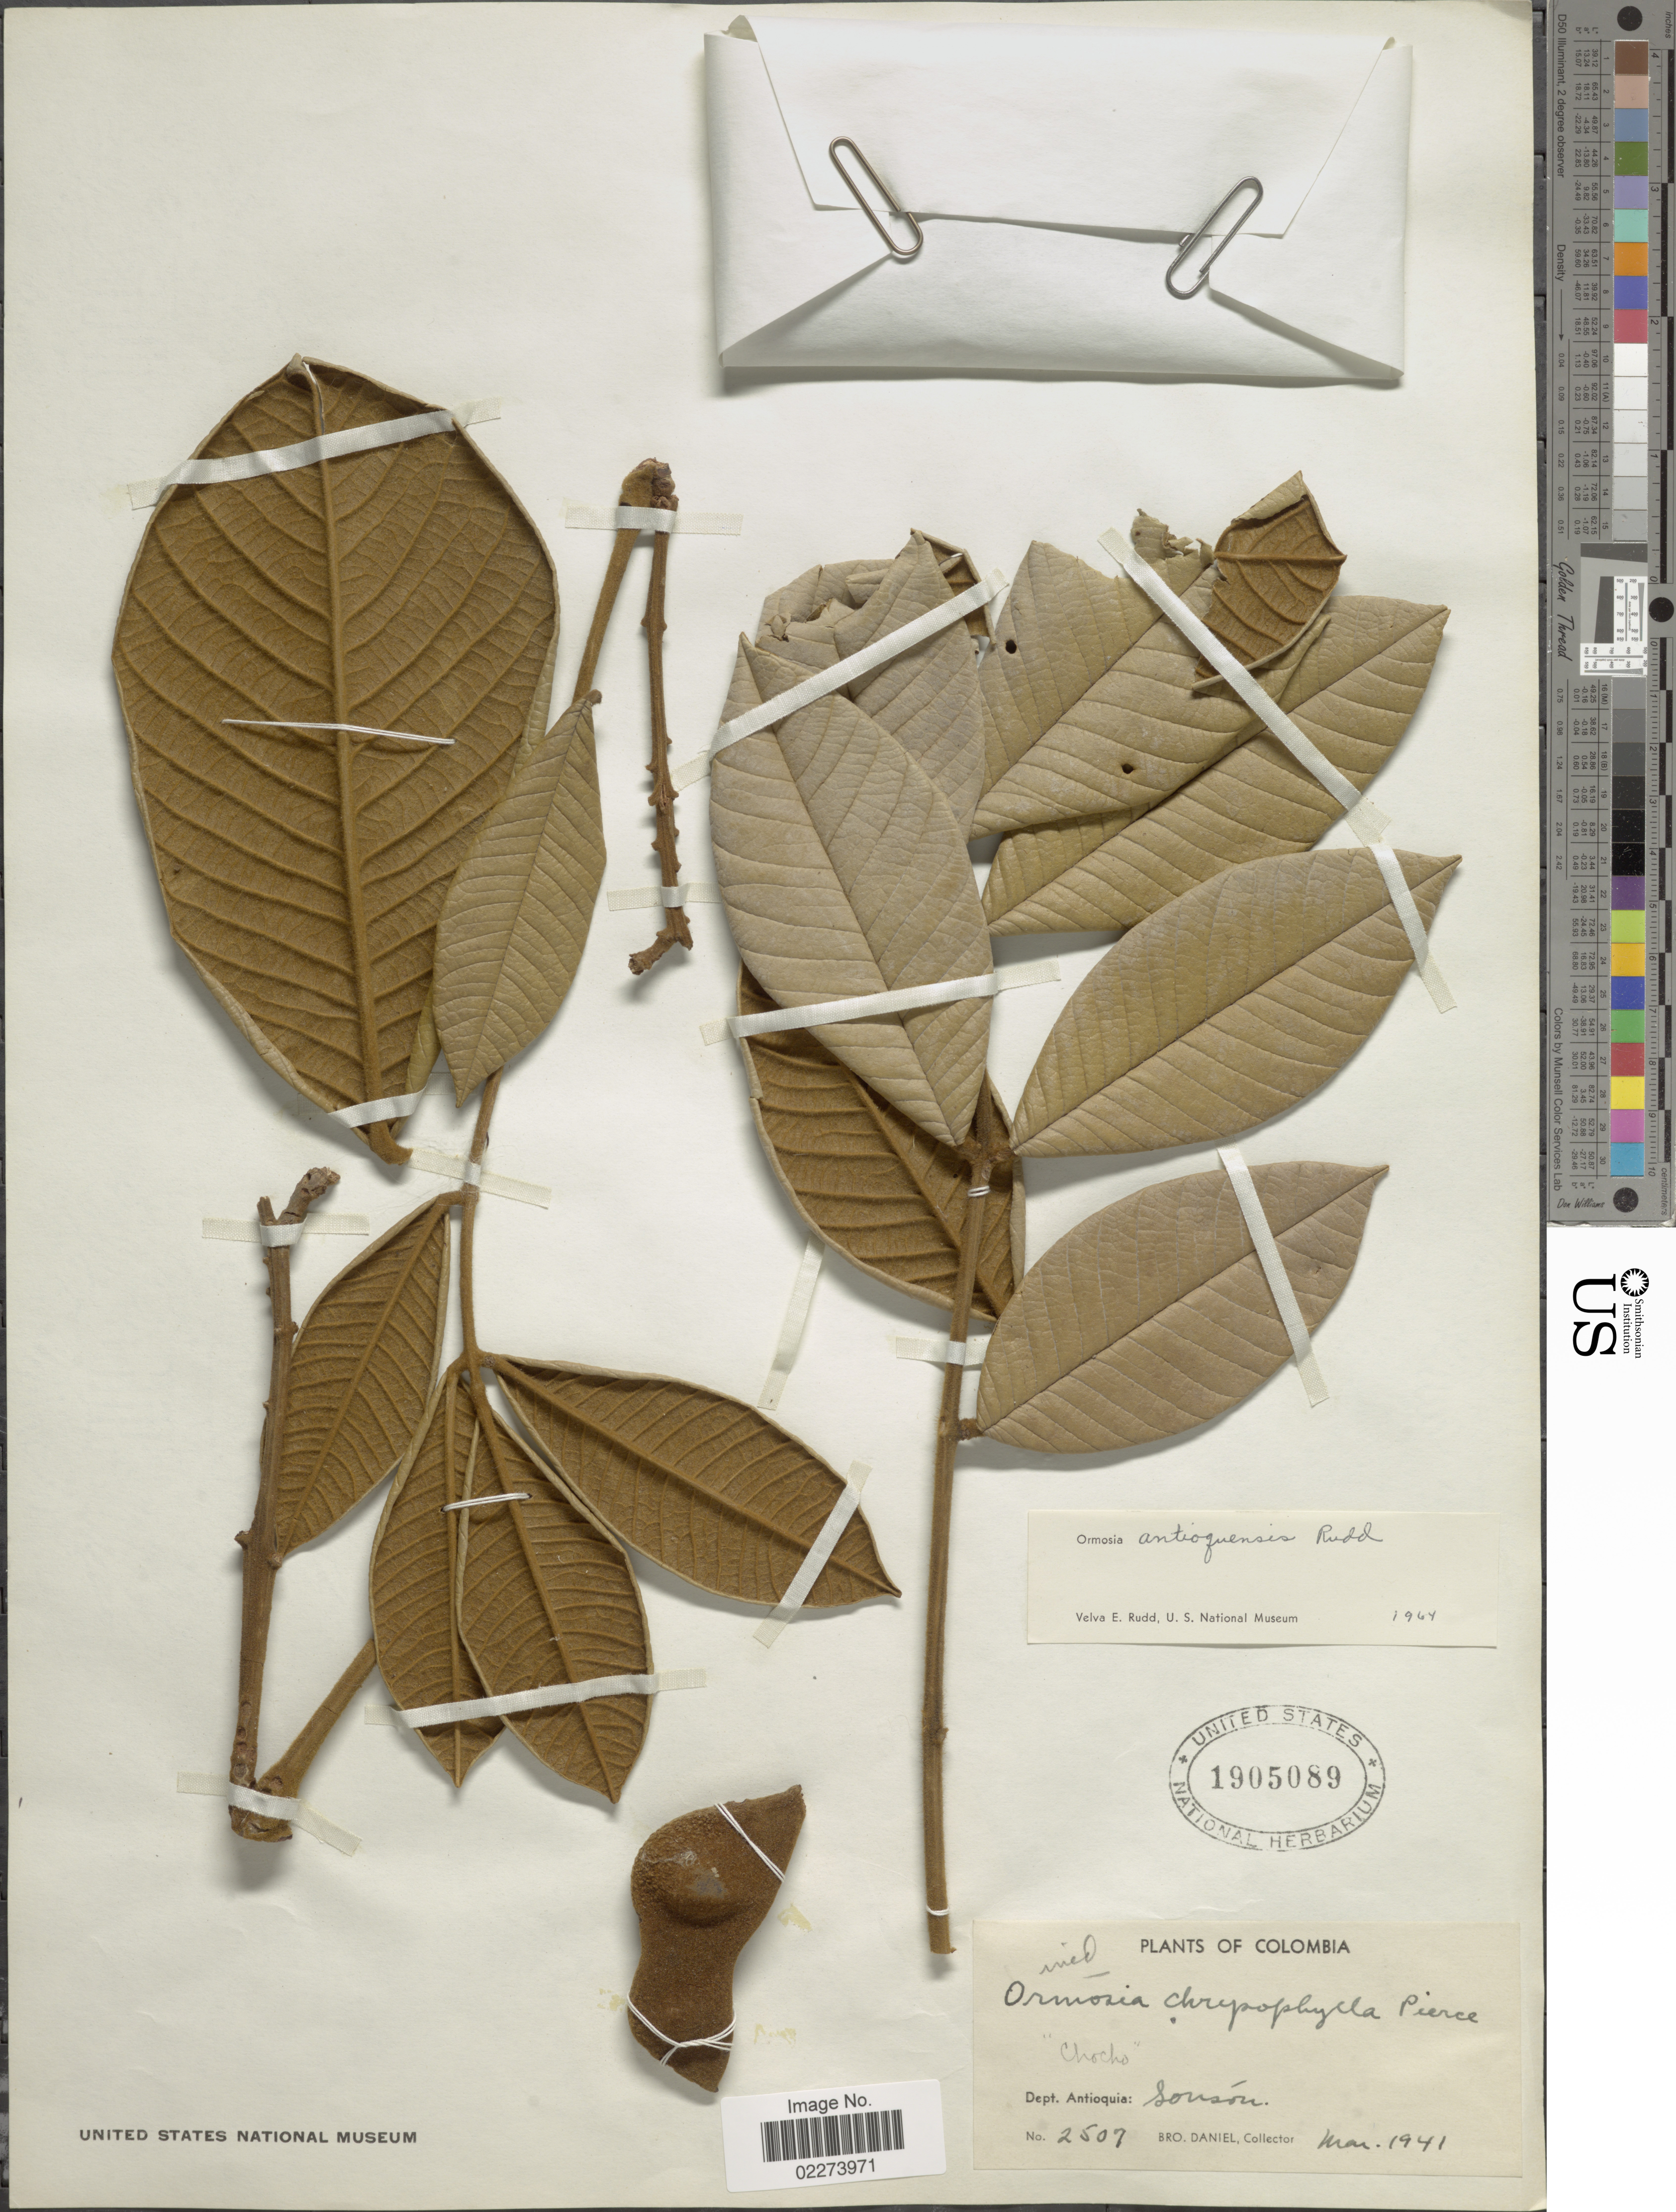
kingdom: Plantae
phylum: Tracheophyta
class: Magnoliopsida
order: Fabales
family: Fabaceae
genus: Ormosia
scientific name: Ormosia antioquensis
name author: Rudd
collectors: Bro. Daniel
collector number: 2507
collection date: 1941-03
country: Colombia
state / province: Antioquia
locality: Dept. Antioquia: Sonson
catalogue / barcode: US 1905089